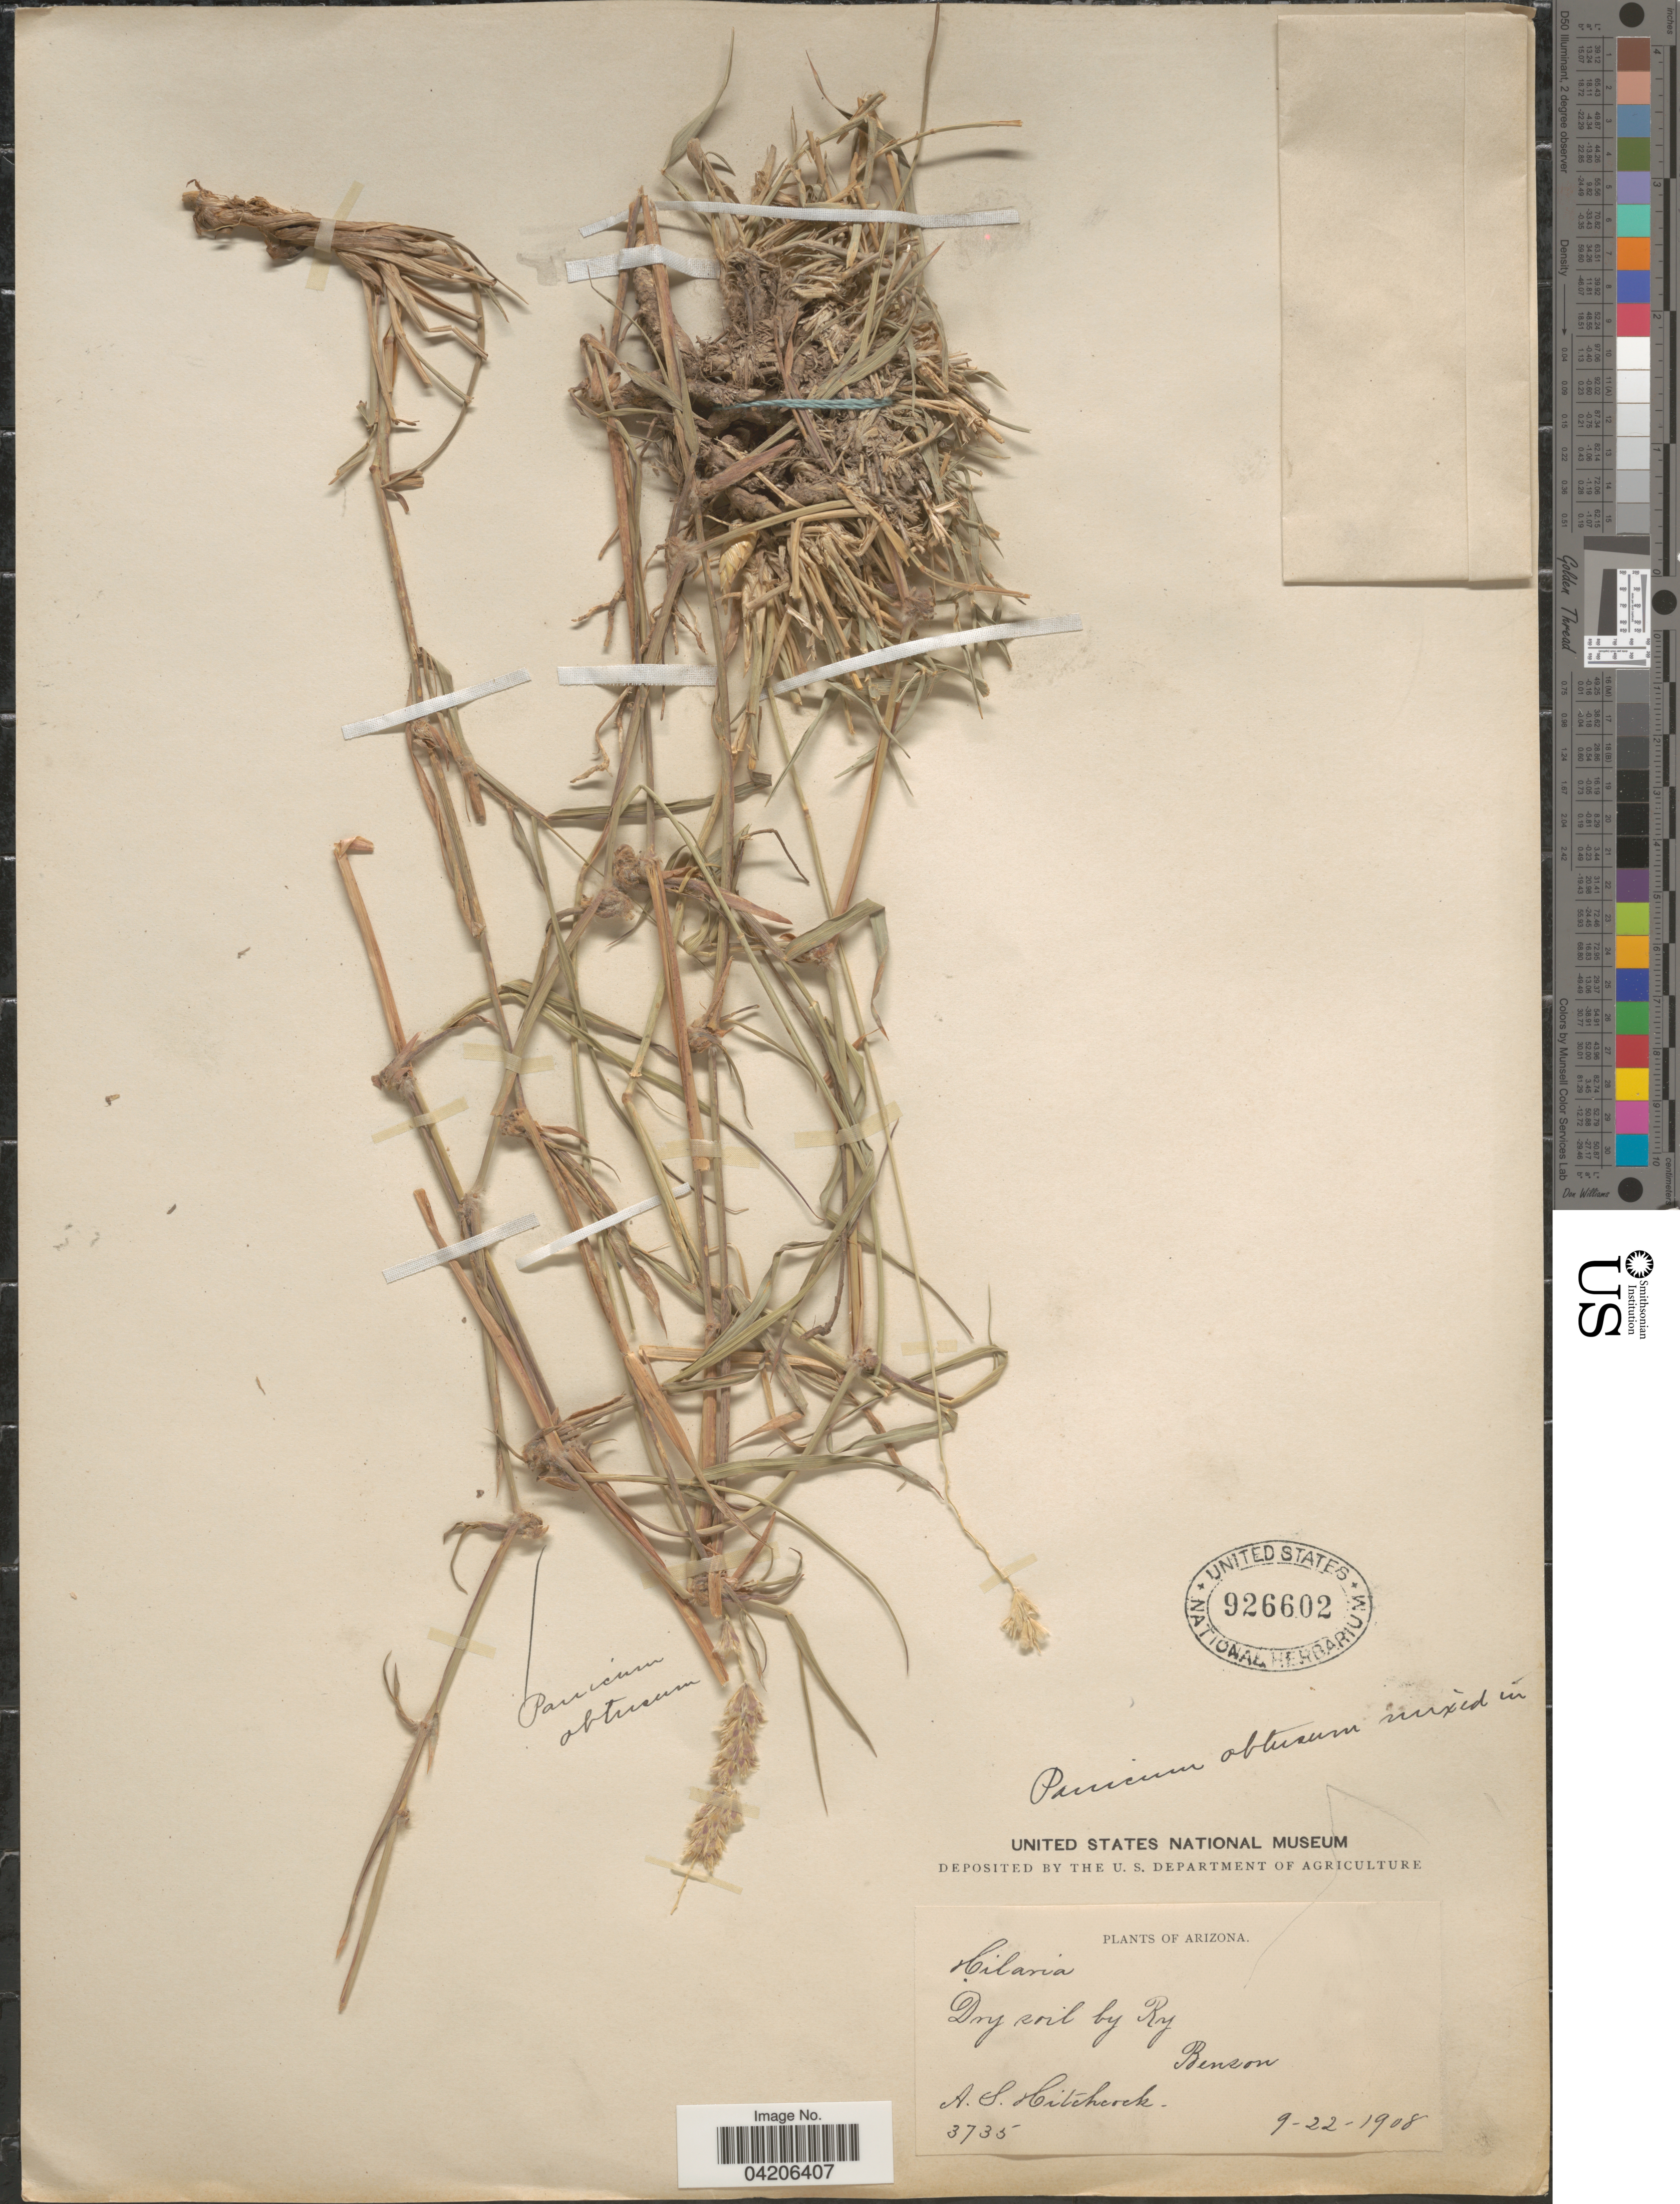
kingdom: Plantae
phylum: Tracheophyta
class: Liliopsida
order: Poales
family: Poaceae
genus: Hilaria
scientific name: Hilaria sp.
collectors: A. S. Hitchcock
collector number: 3735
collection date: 1908-09-22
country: United States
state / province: Arizona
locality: Dry soil by Ry. Benson.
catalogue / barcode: US 926602